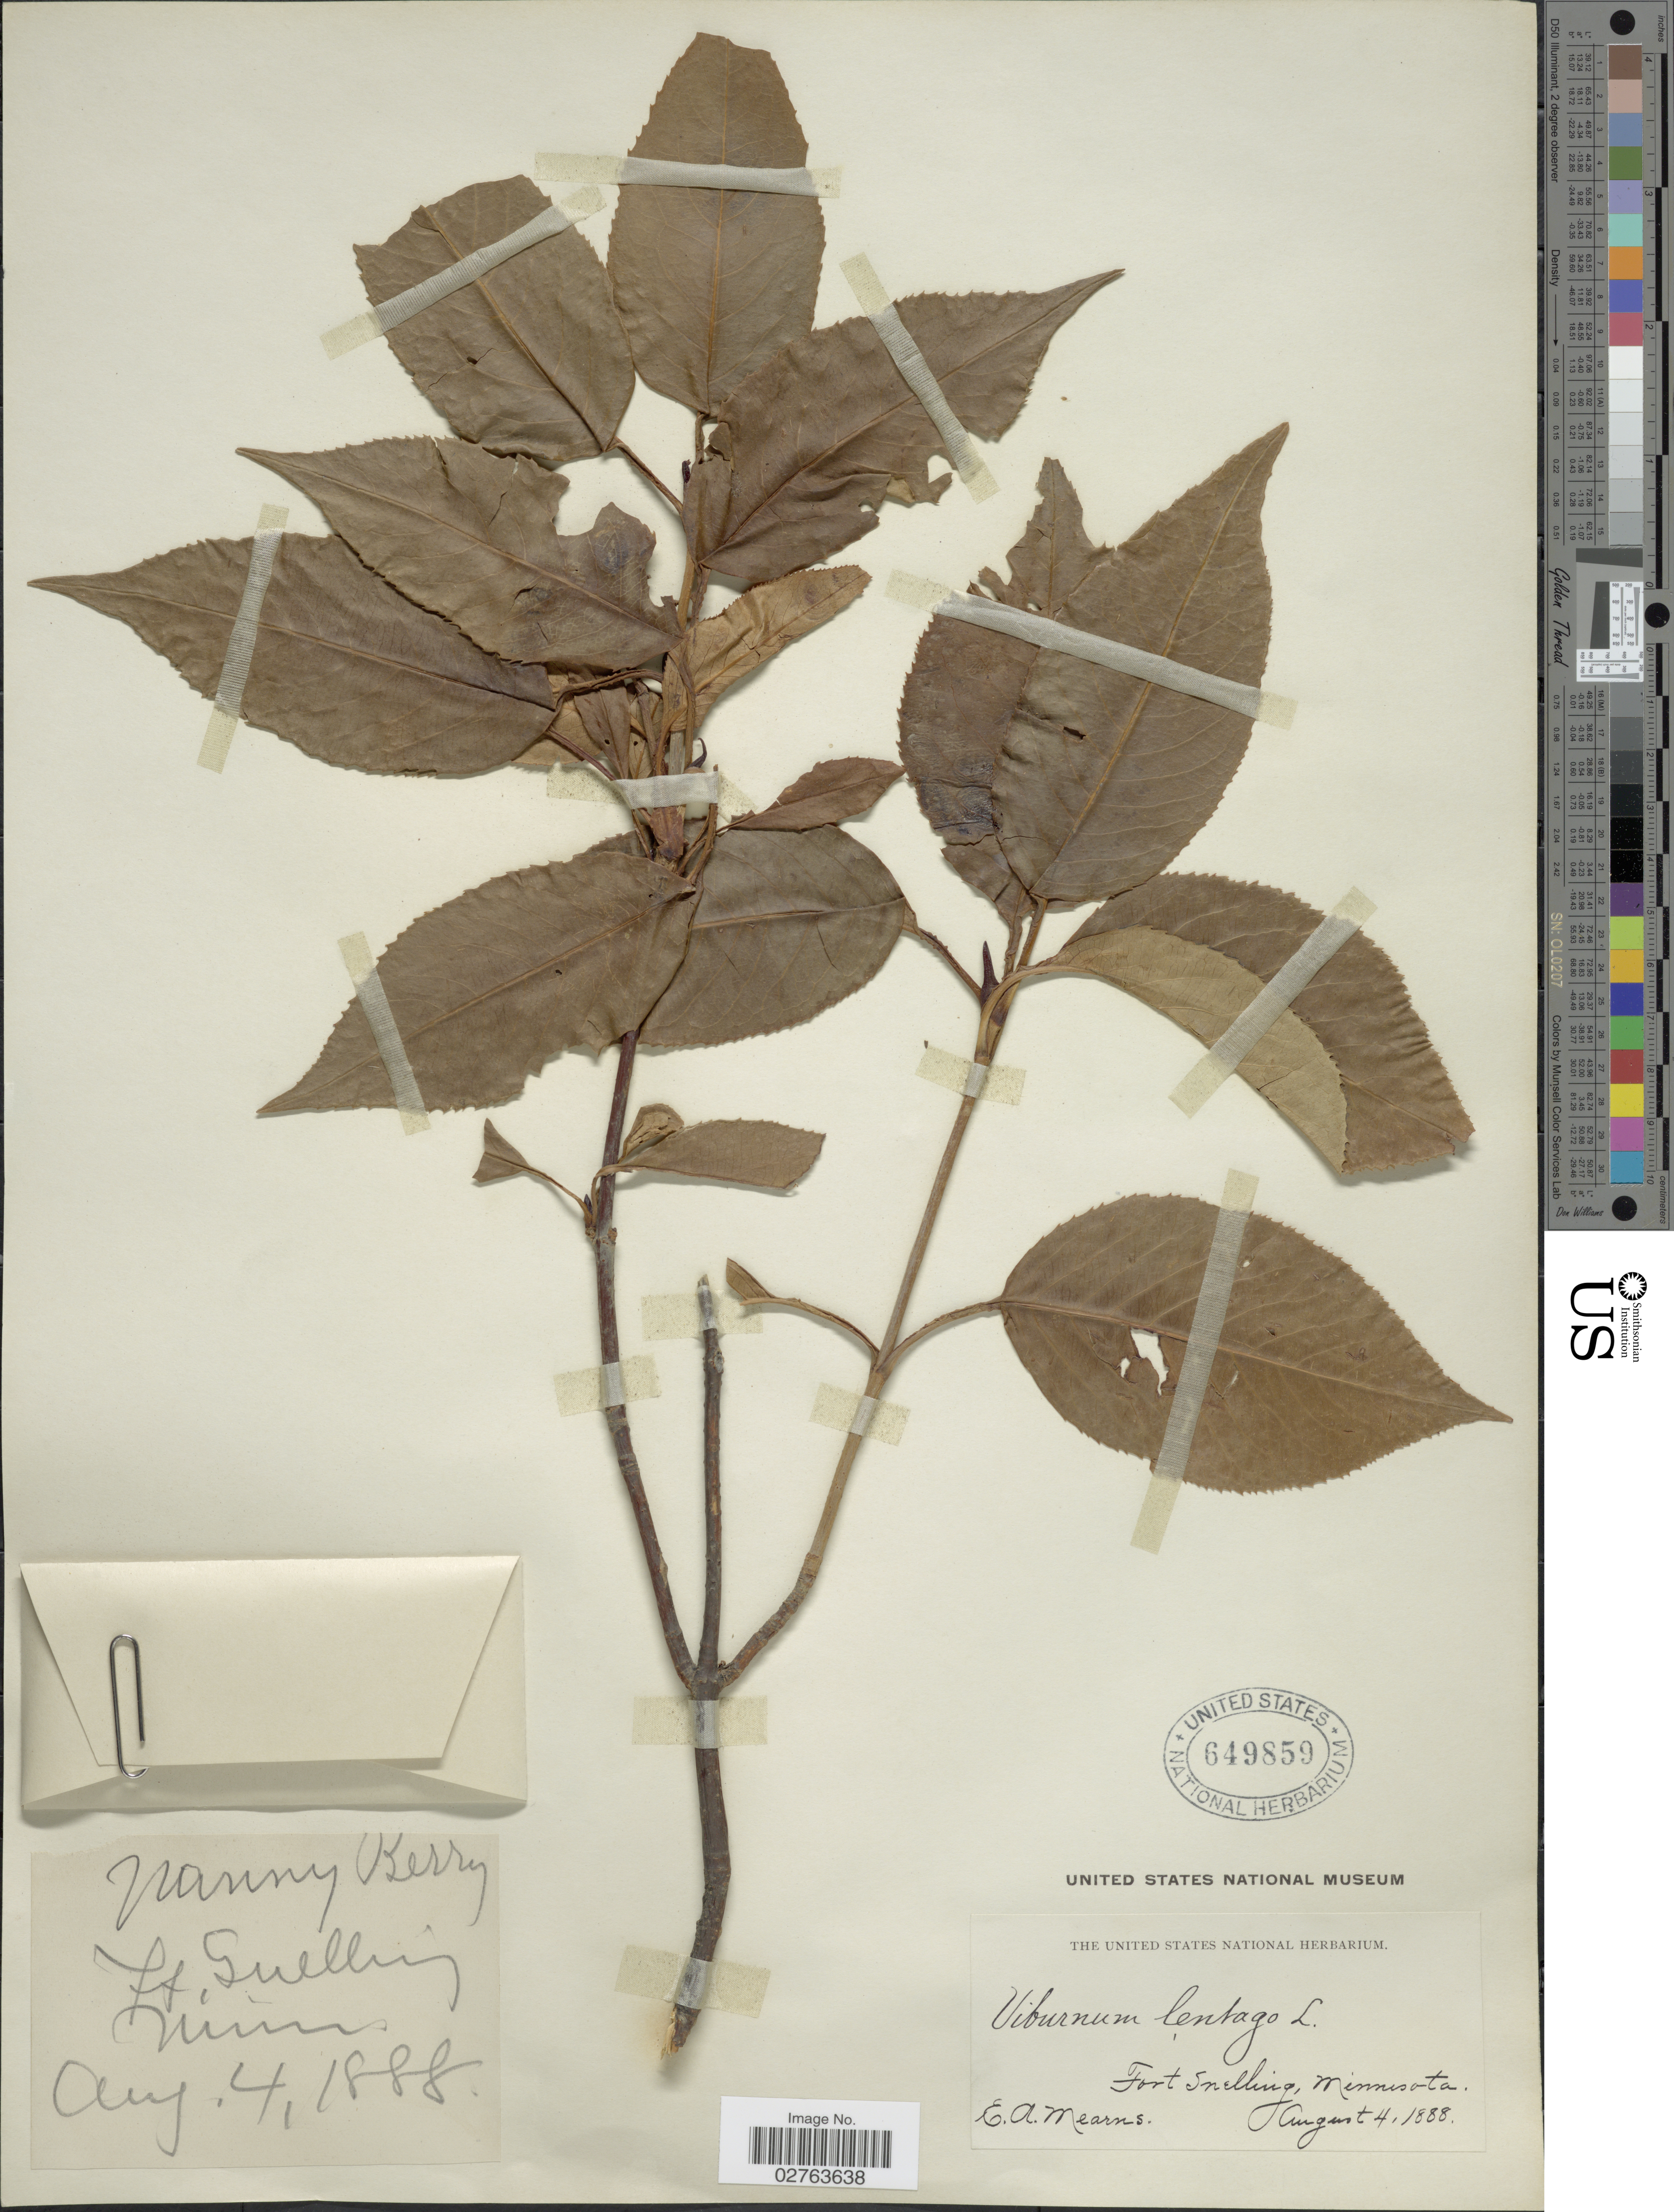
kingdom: Plantae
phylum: Tracheophyta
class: Magnoliopsida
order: Dipsacales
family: Viburnaceae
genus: Viburnum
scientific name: Viburnum lentago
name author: L.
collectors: E. A. Mearns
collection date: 1888-08-04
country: United States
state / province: Minnesota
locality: Fort Snelling.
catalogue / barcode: US 649859